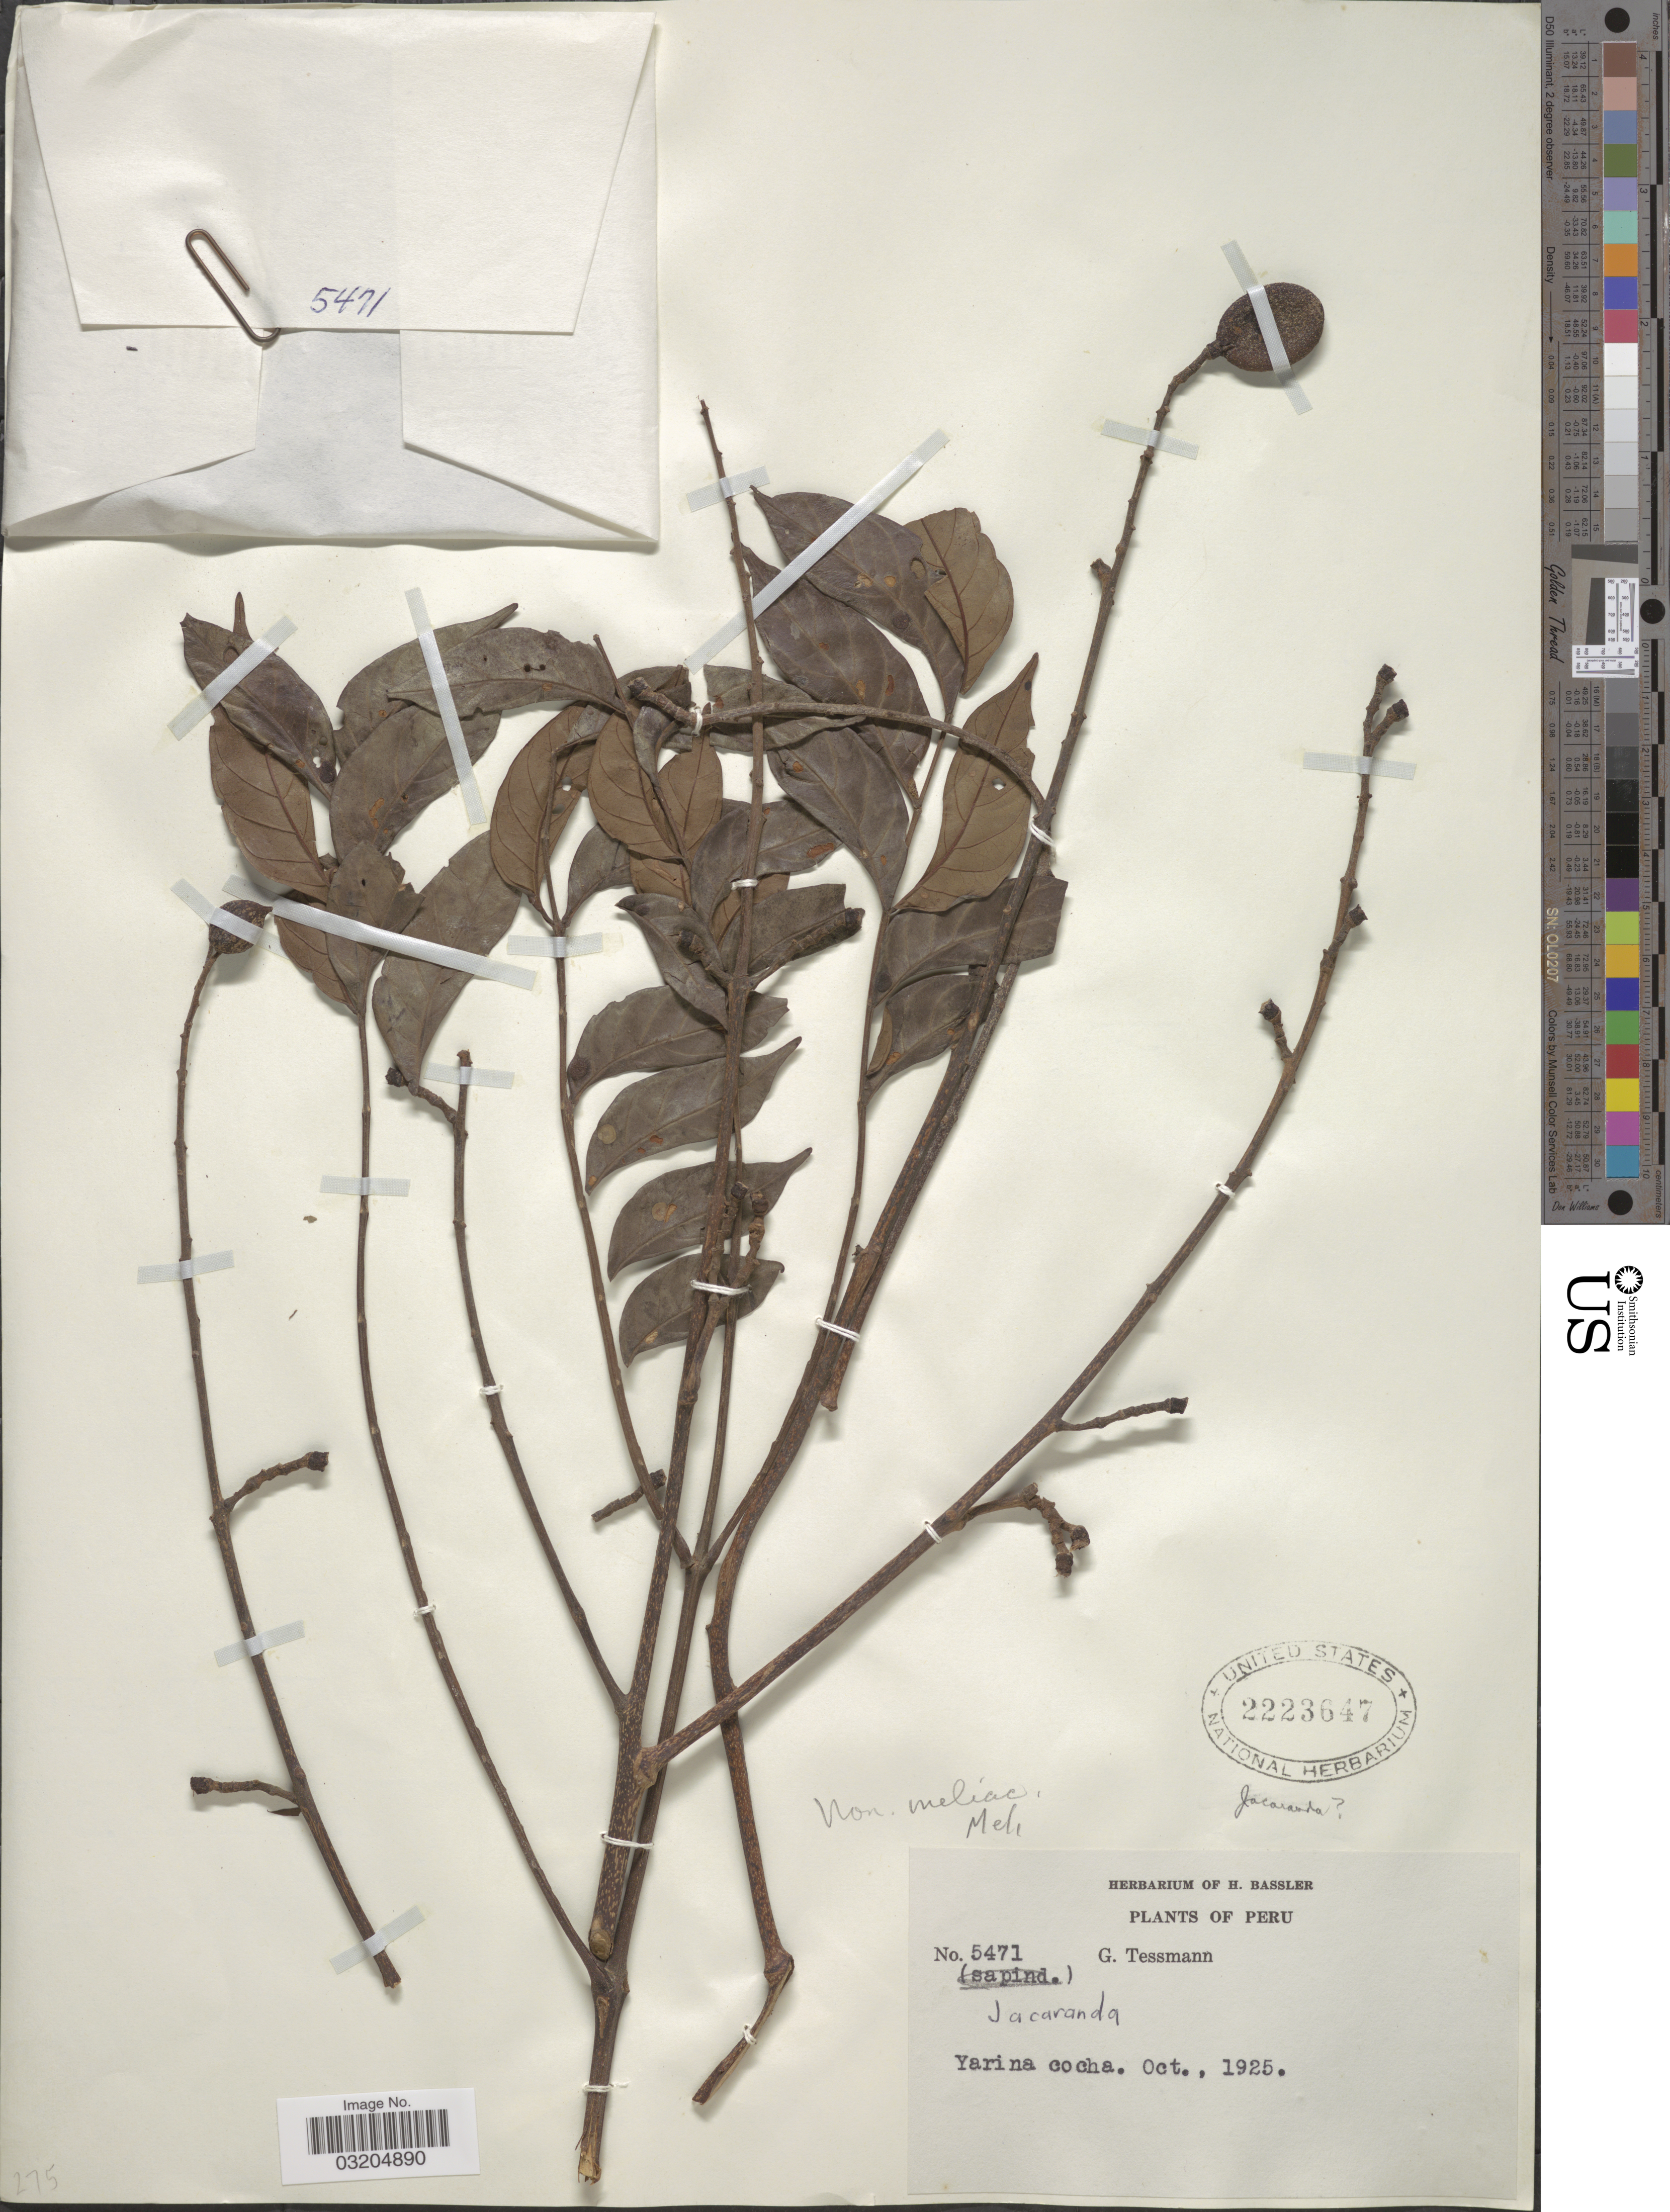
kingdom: Plantae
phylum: Tracheophyta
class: Magnoliopsida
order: Lamiales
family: Bignoniaceae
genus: Jacaranda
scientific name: Jacaranda sp.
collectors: G. Tessmann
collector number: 5471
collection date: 1925-10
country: Peru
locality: Yarina cocha.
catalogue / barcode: US 2223647